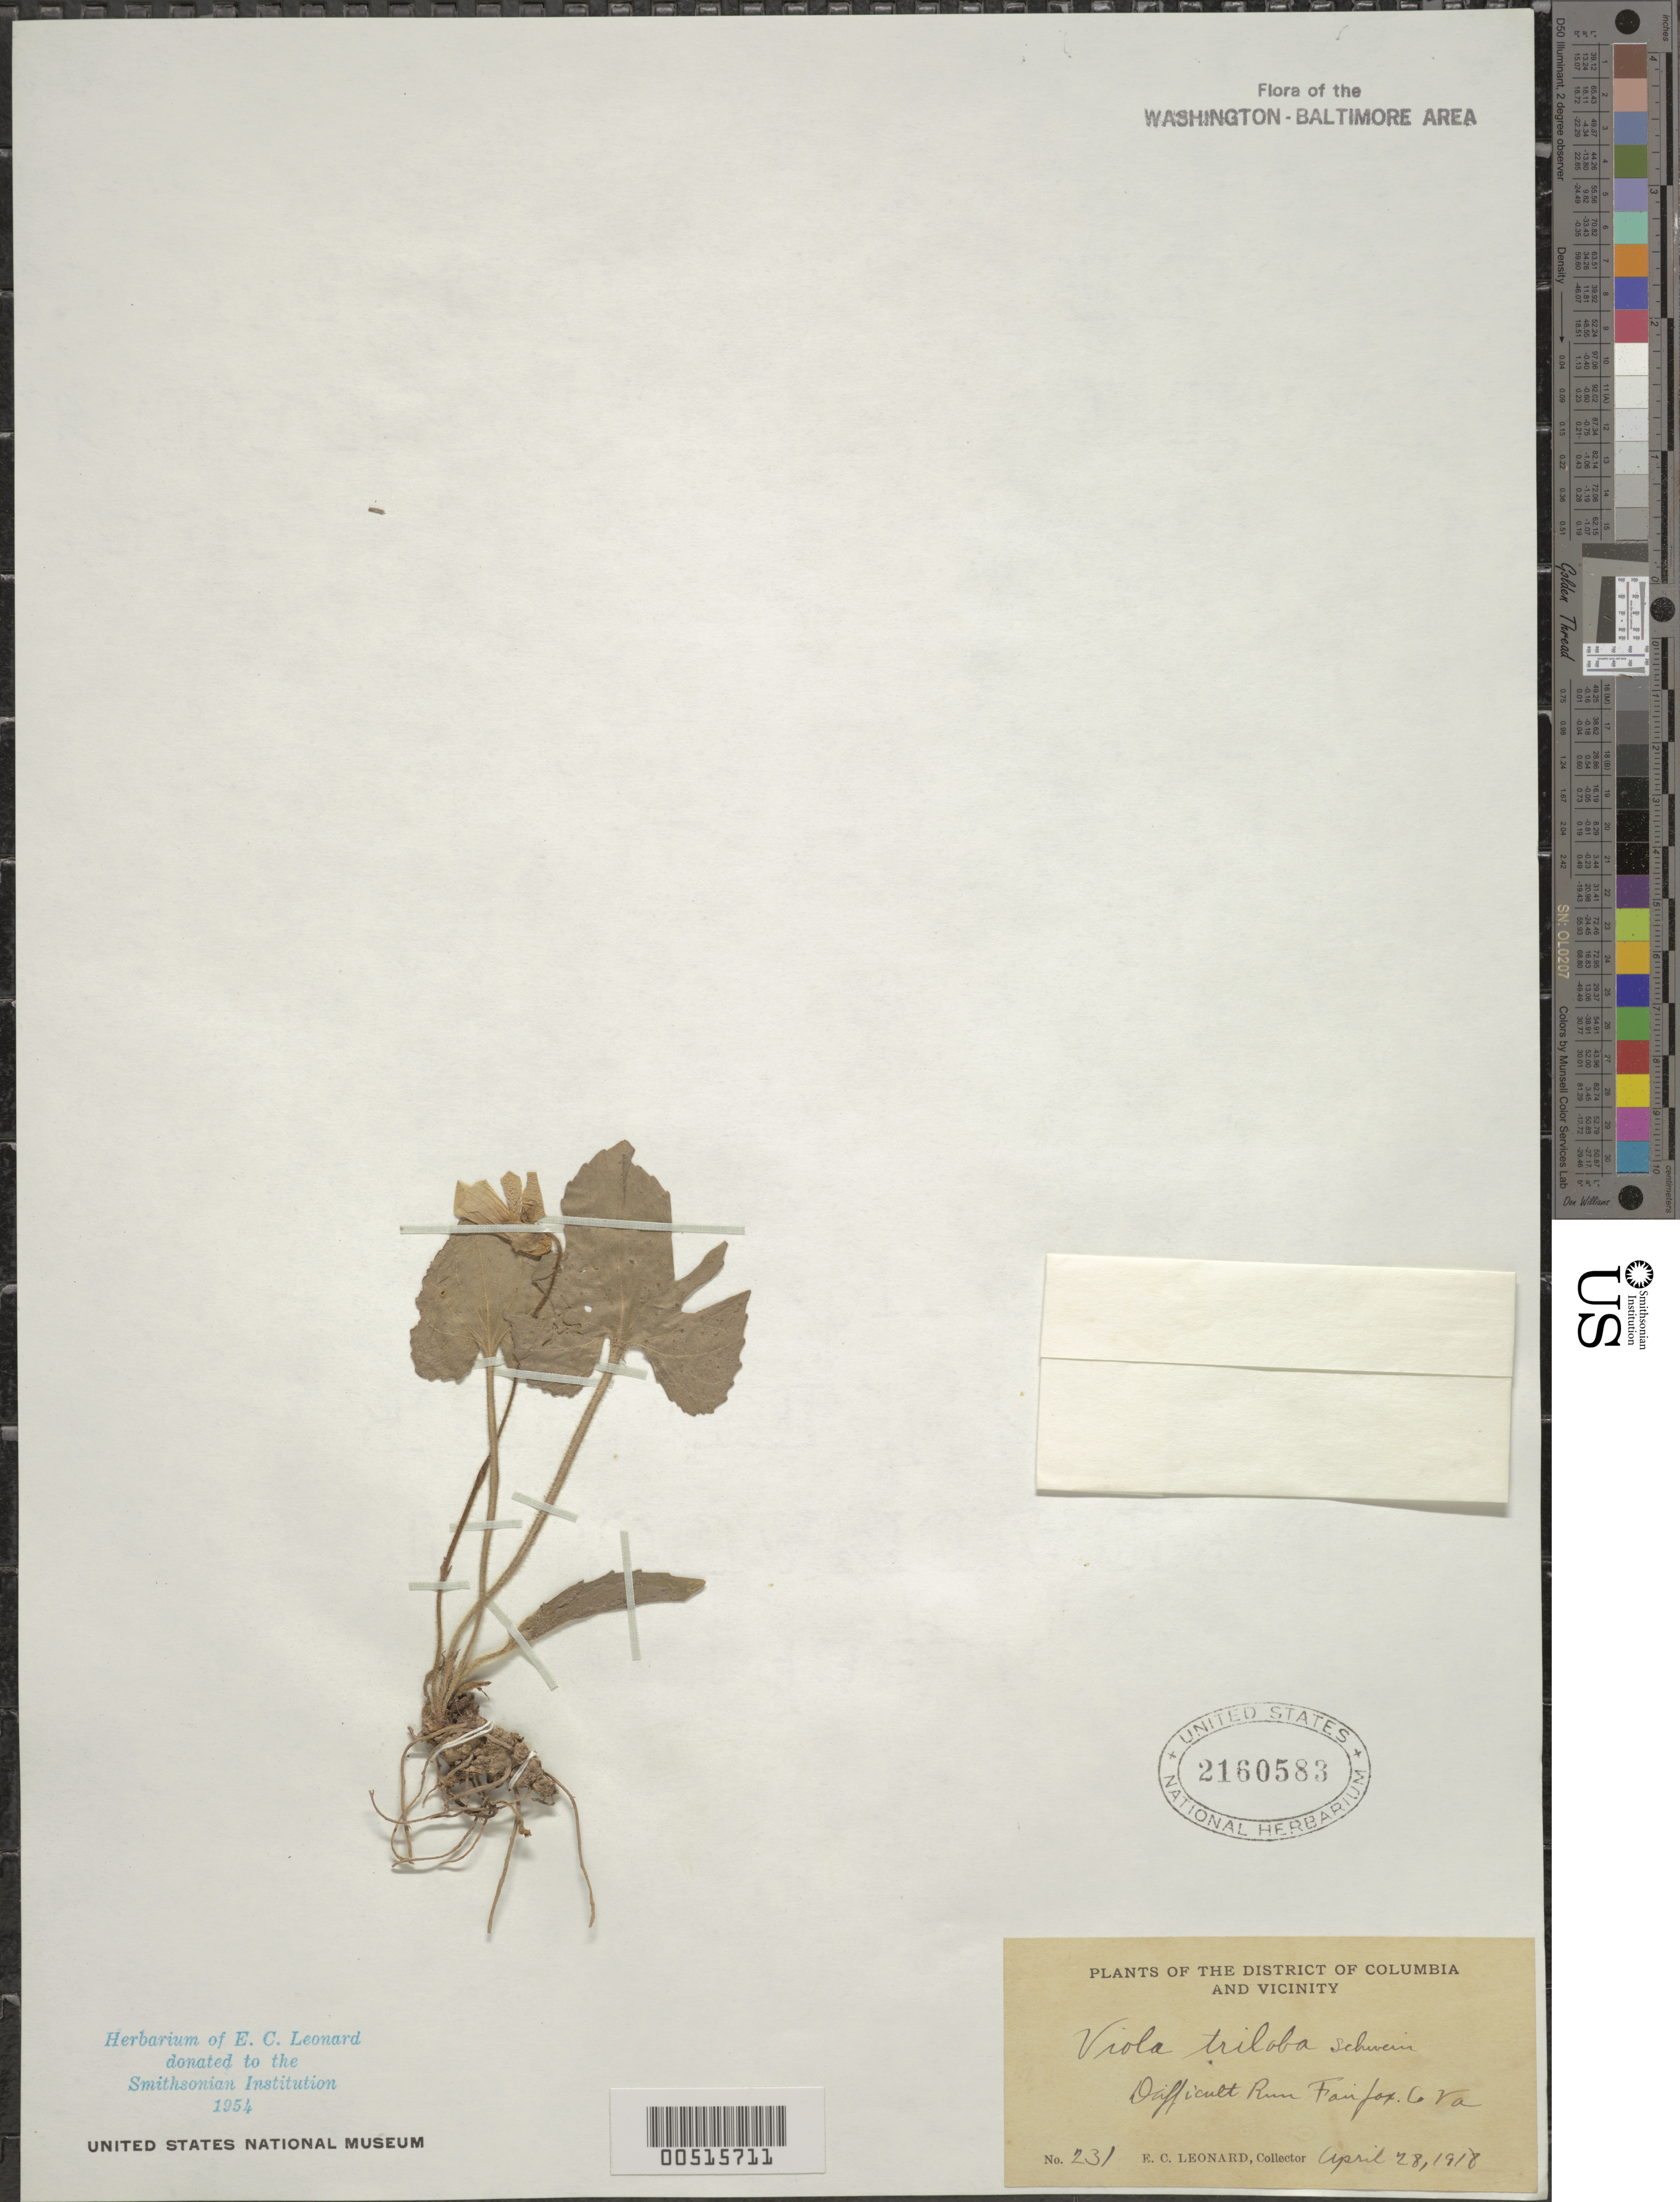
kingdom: Plantae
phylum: Tracheophyta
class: Magnoliopsida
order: Malpighiales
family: Violaceae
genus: Viola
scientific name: Viola palmata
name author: L.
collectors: E. C. Leonard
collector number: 231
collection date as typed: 28 Apr 1918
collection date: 1918-04-28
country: United States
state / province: Virginia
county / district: Fairfax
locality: Difficult Run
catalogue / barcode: US 2160583